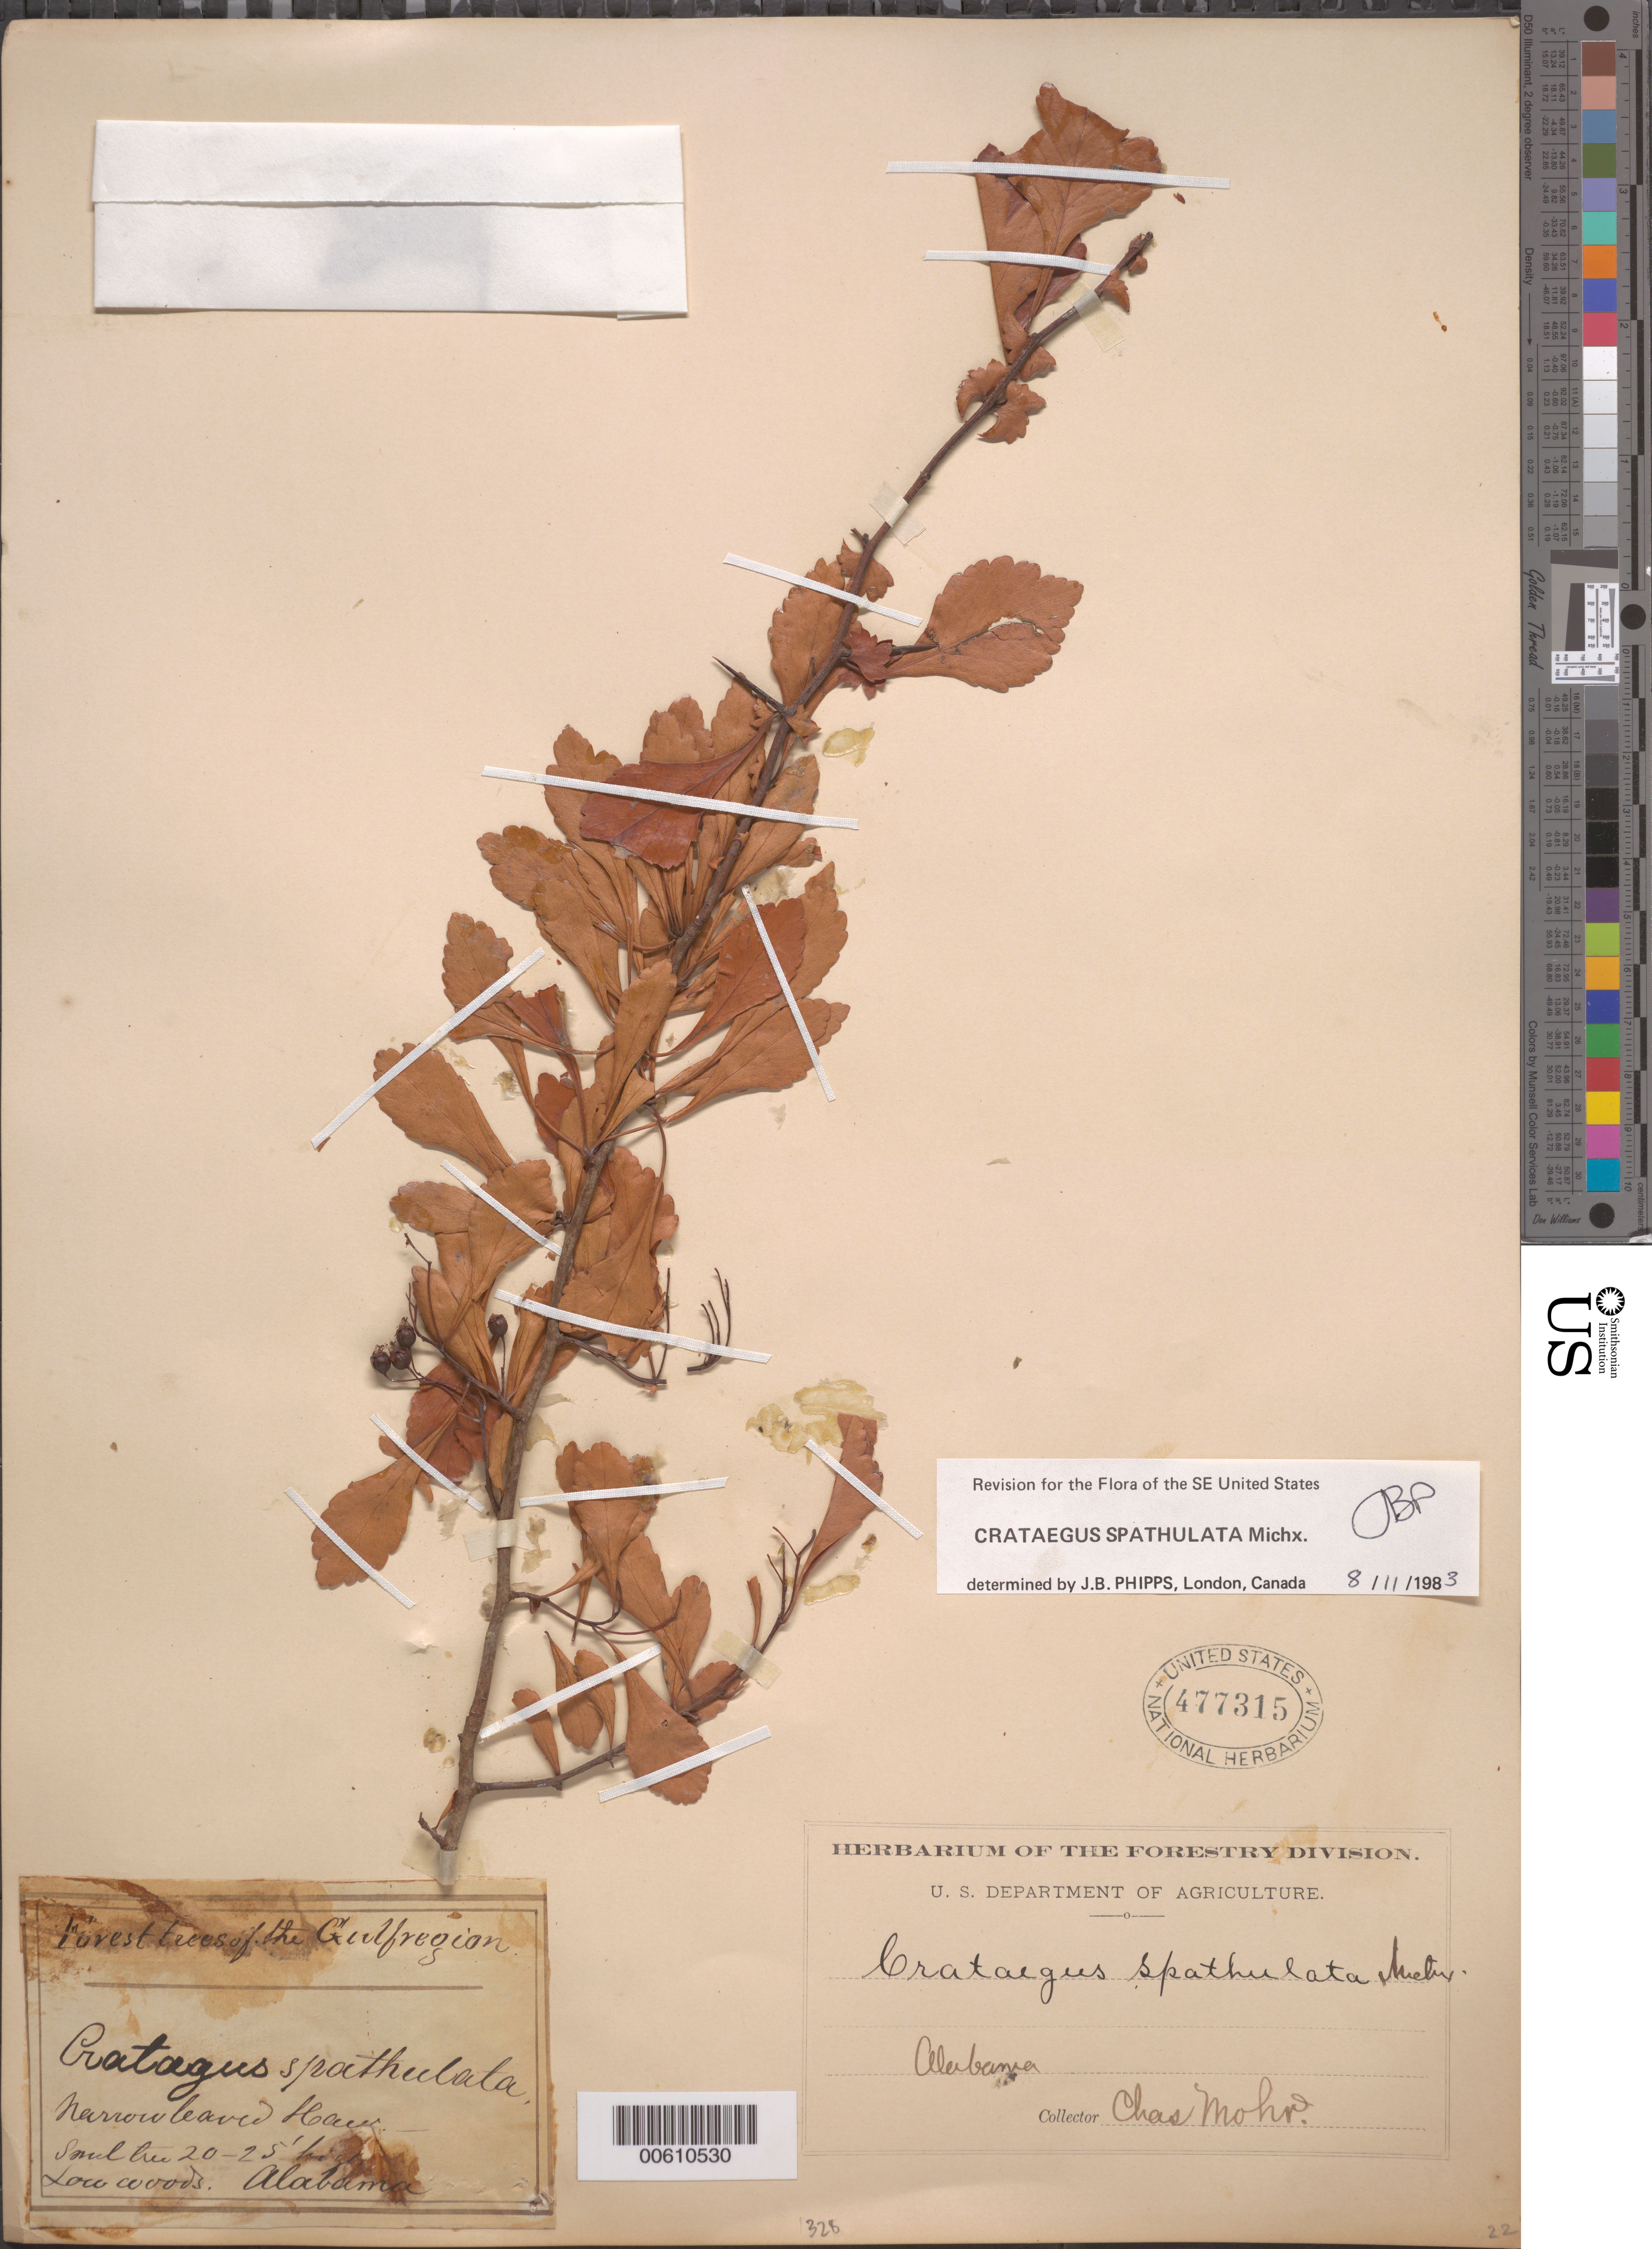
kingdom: Plantae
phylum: Tracheophyta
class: Magnoliopsida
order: Rosales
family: Rosaceae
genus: Crataegus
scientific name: Crataegus spathulata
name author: Michx.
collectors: C. T. Mohr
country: United States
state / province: Alabama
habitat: Low woods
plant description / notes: Common name: Narrow Leaved Hawthorn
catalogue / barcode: US 477315